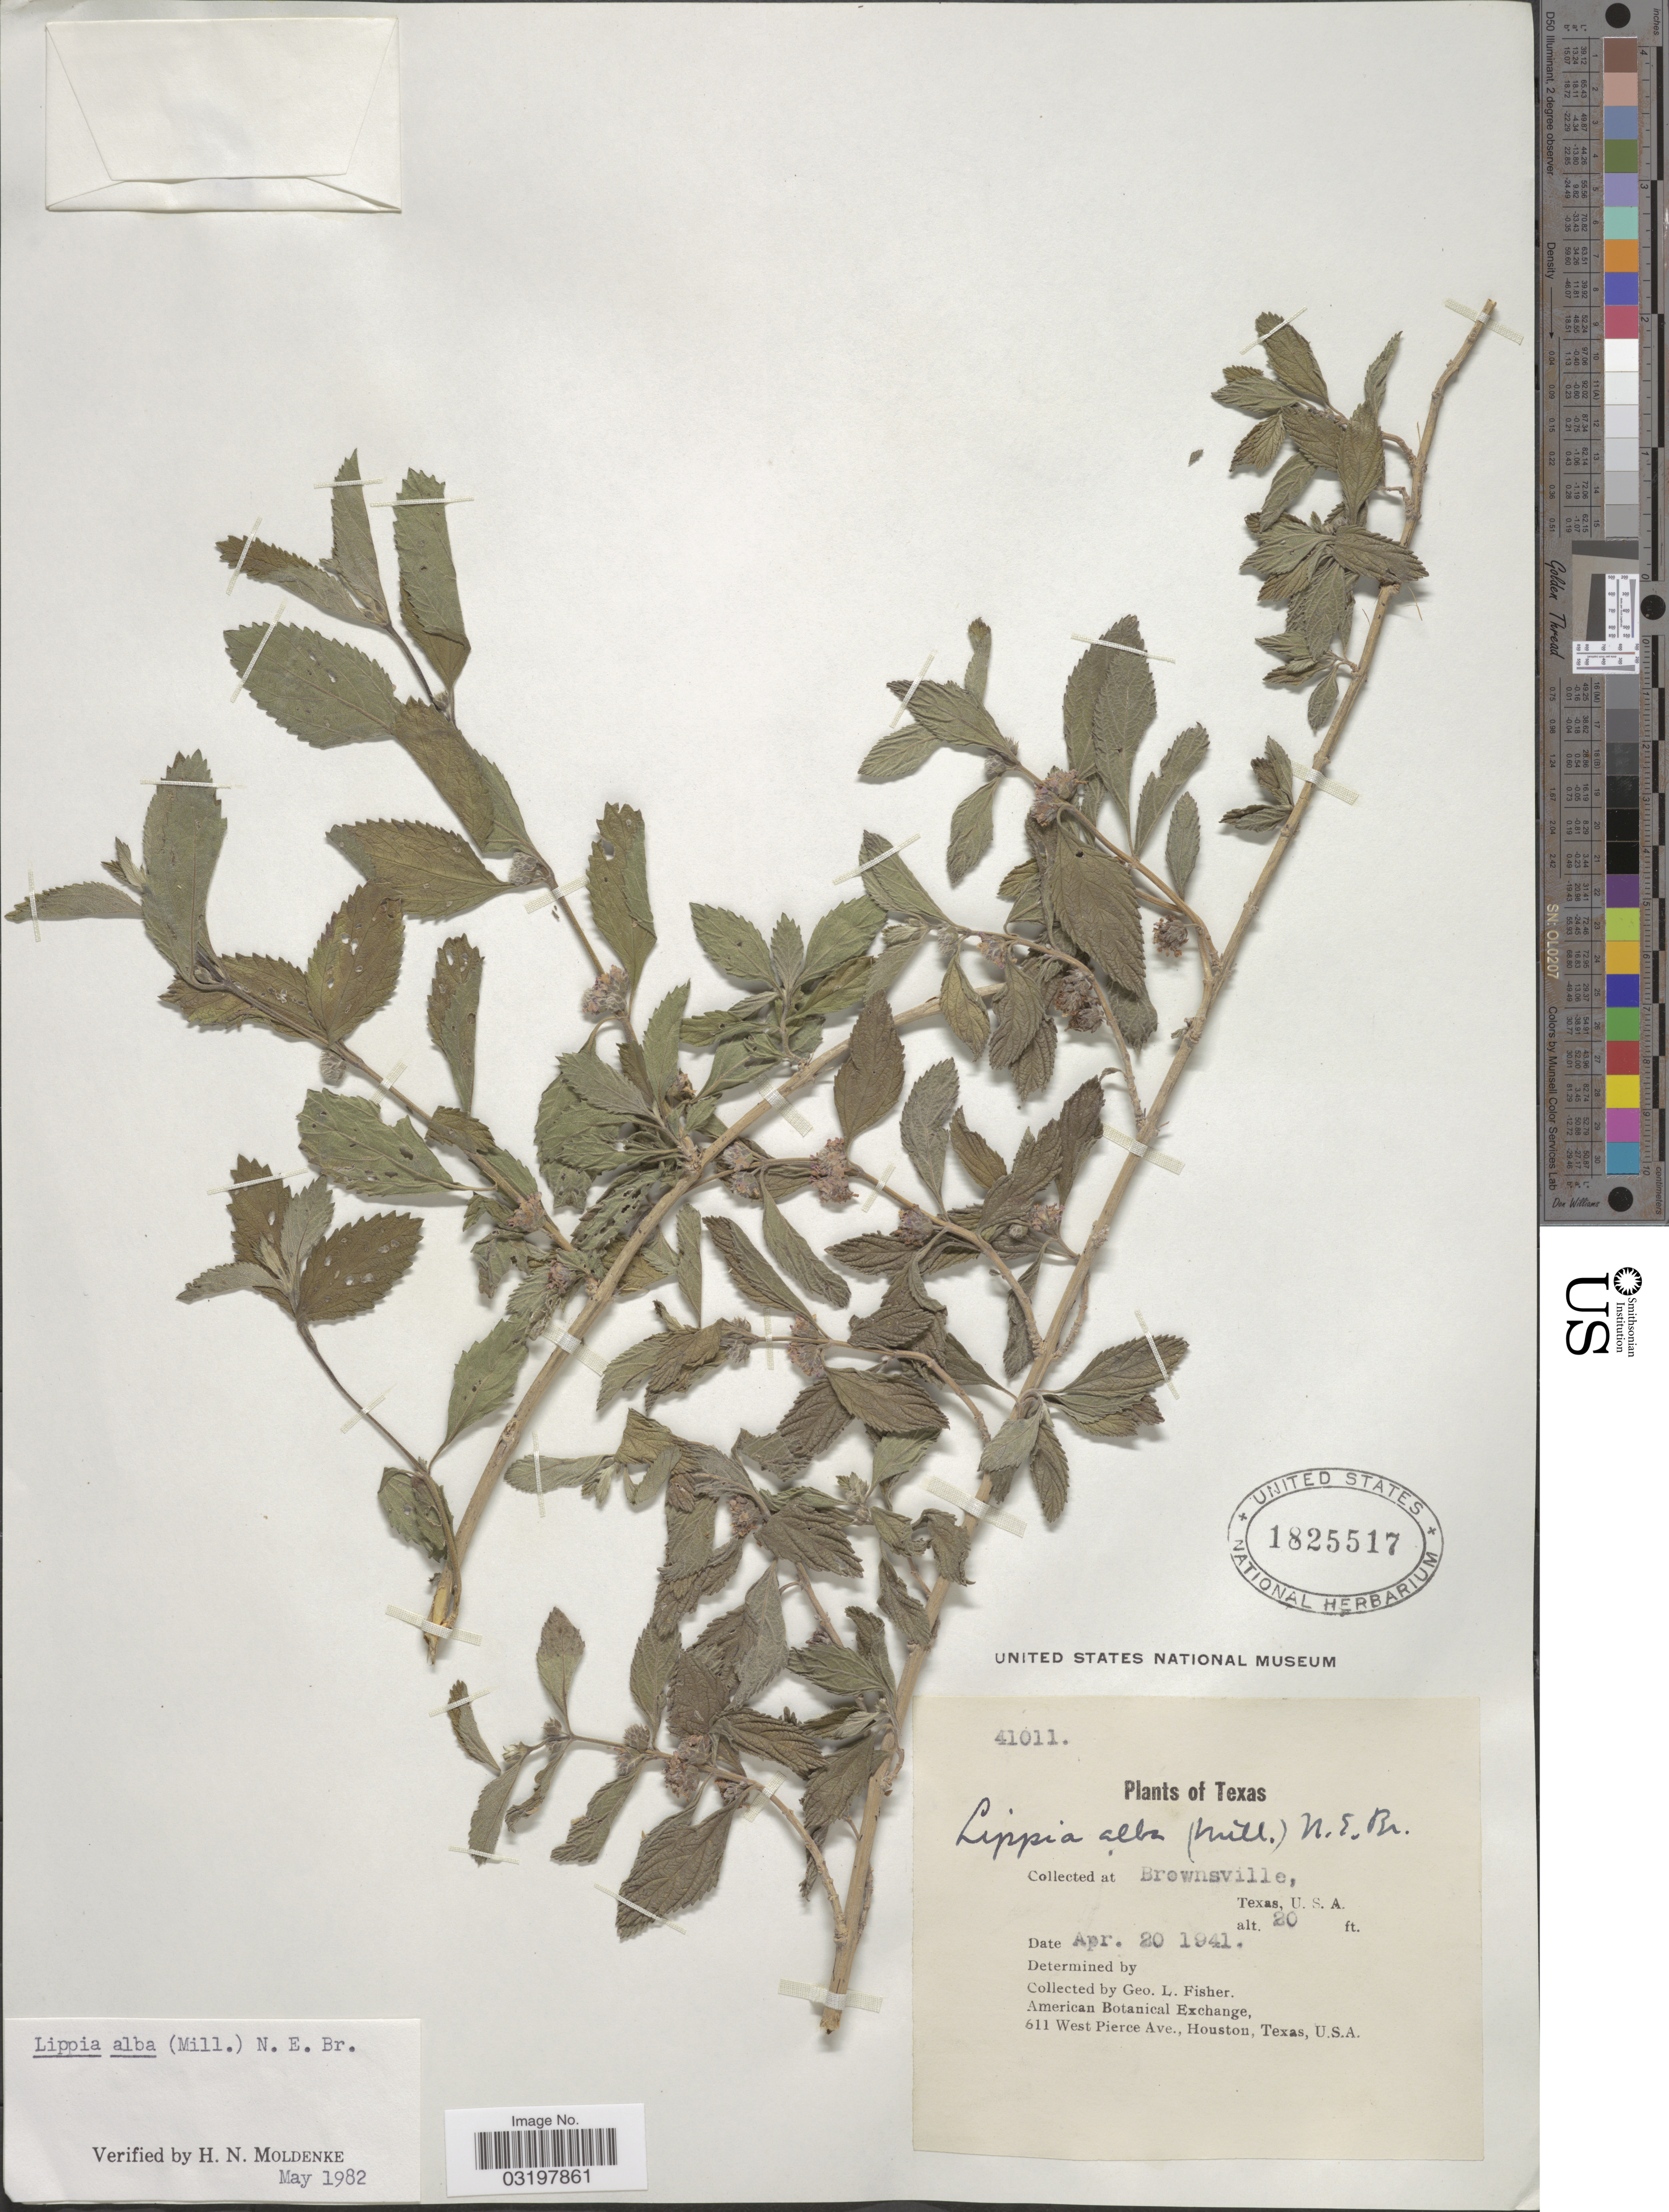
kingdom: Plantae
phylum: Tracheophyta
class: Magnoliopsida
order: Lamiales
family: Verbenaceae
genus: Lippia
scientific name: Lippia alba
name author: (Mill.) N.E. Br. ex Britton & P. Wilson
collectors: G. L. Fisher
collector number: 41011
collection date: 1941-04-20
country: United States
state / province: Texas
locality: Brownsville.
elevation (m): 6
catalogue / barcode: US 1825517